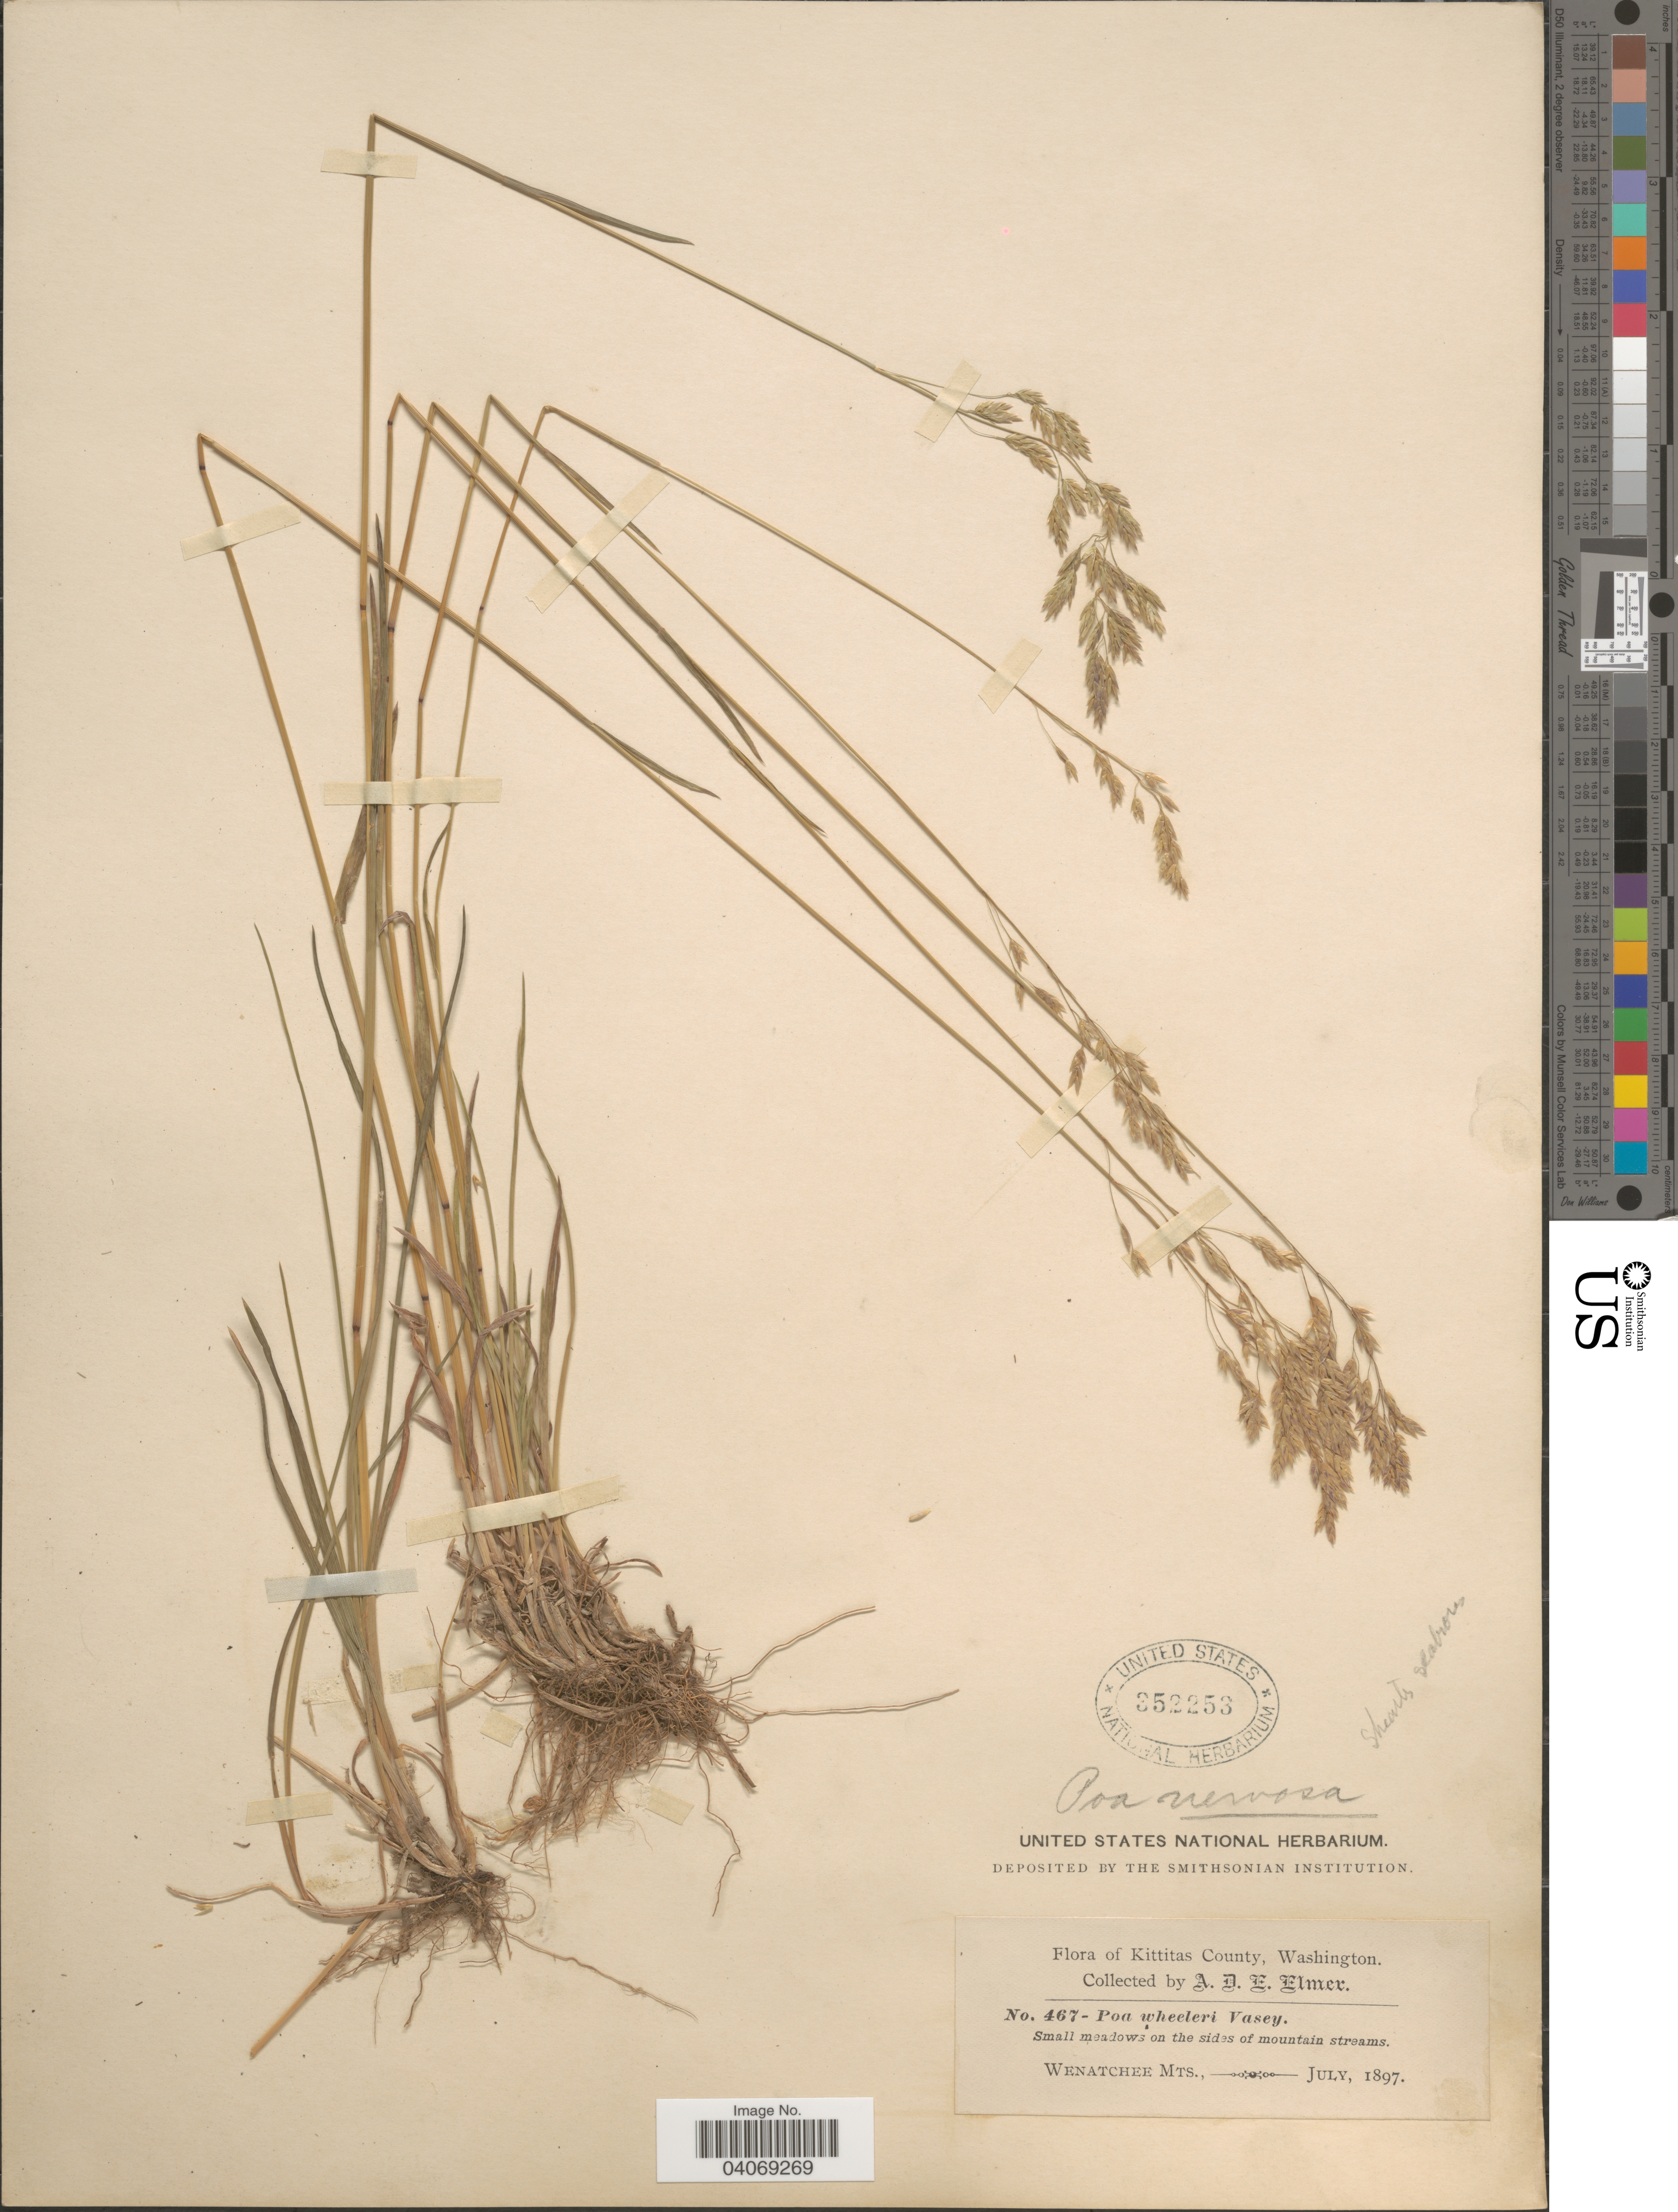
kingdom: Plantae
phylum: Tracheophyta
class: Liliopsida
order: Poales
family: Poaceae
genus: Poa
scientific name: Poa wheeleri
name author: Vasey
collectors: A. D. E. Elmer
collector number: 467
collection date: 1897-07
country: United States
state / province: Washington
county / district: Kittitas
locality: Kittitas County. Small meadows on the sides of mountain streams. Wenatchee Mts.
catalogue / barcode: US 352253